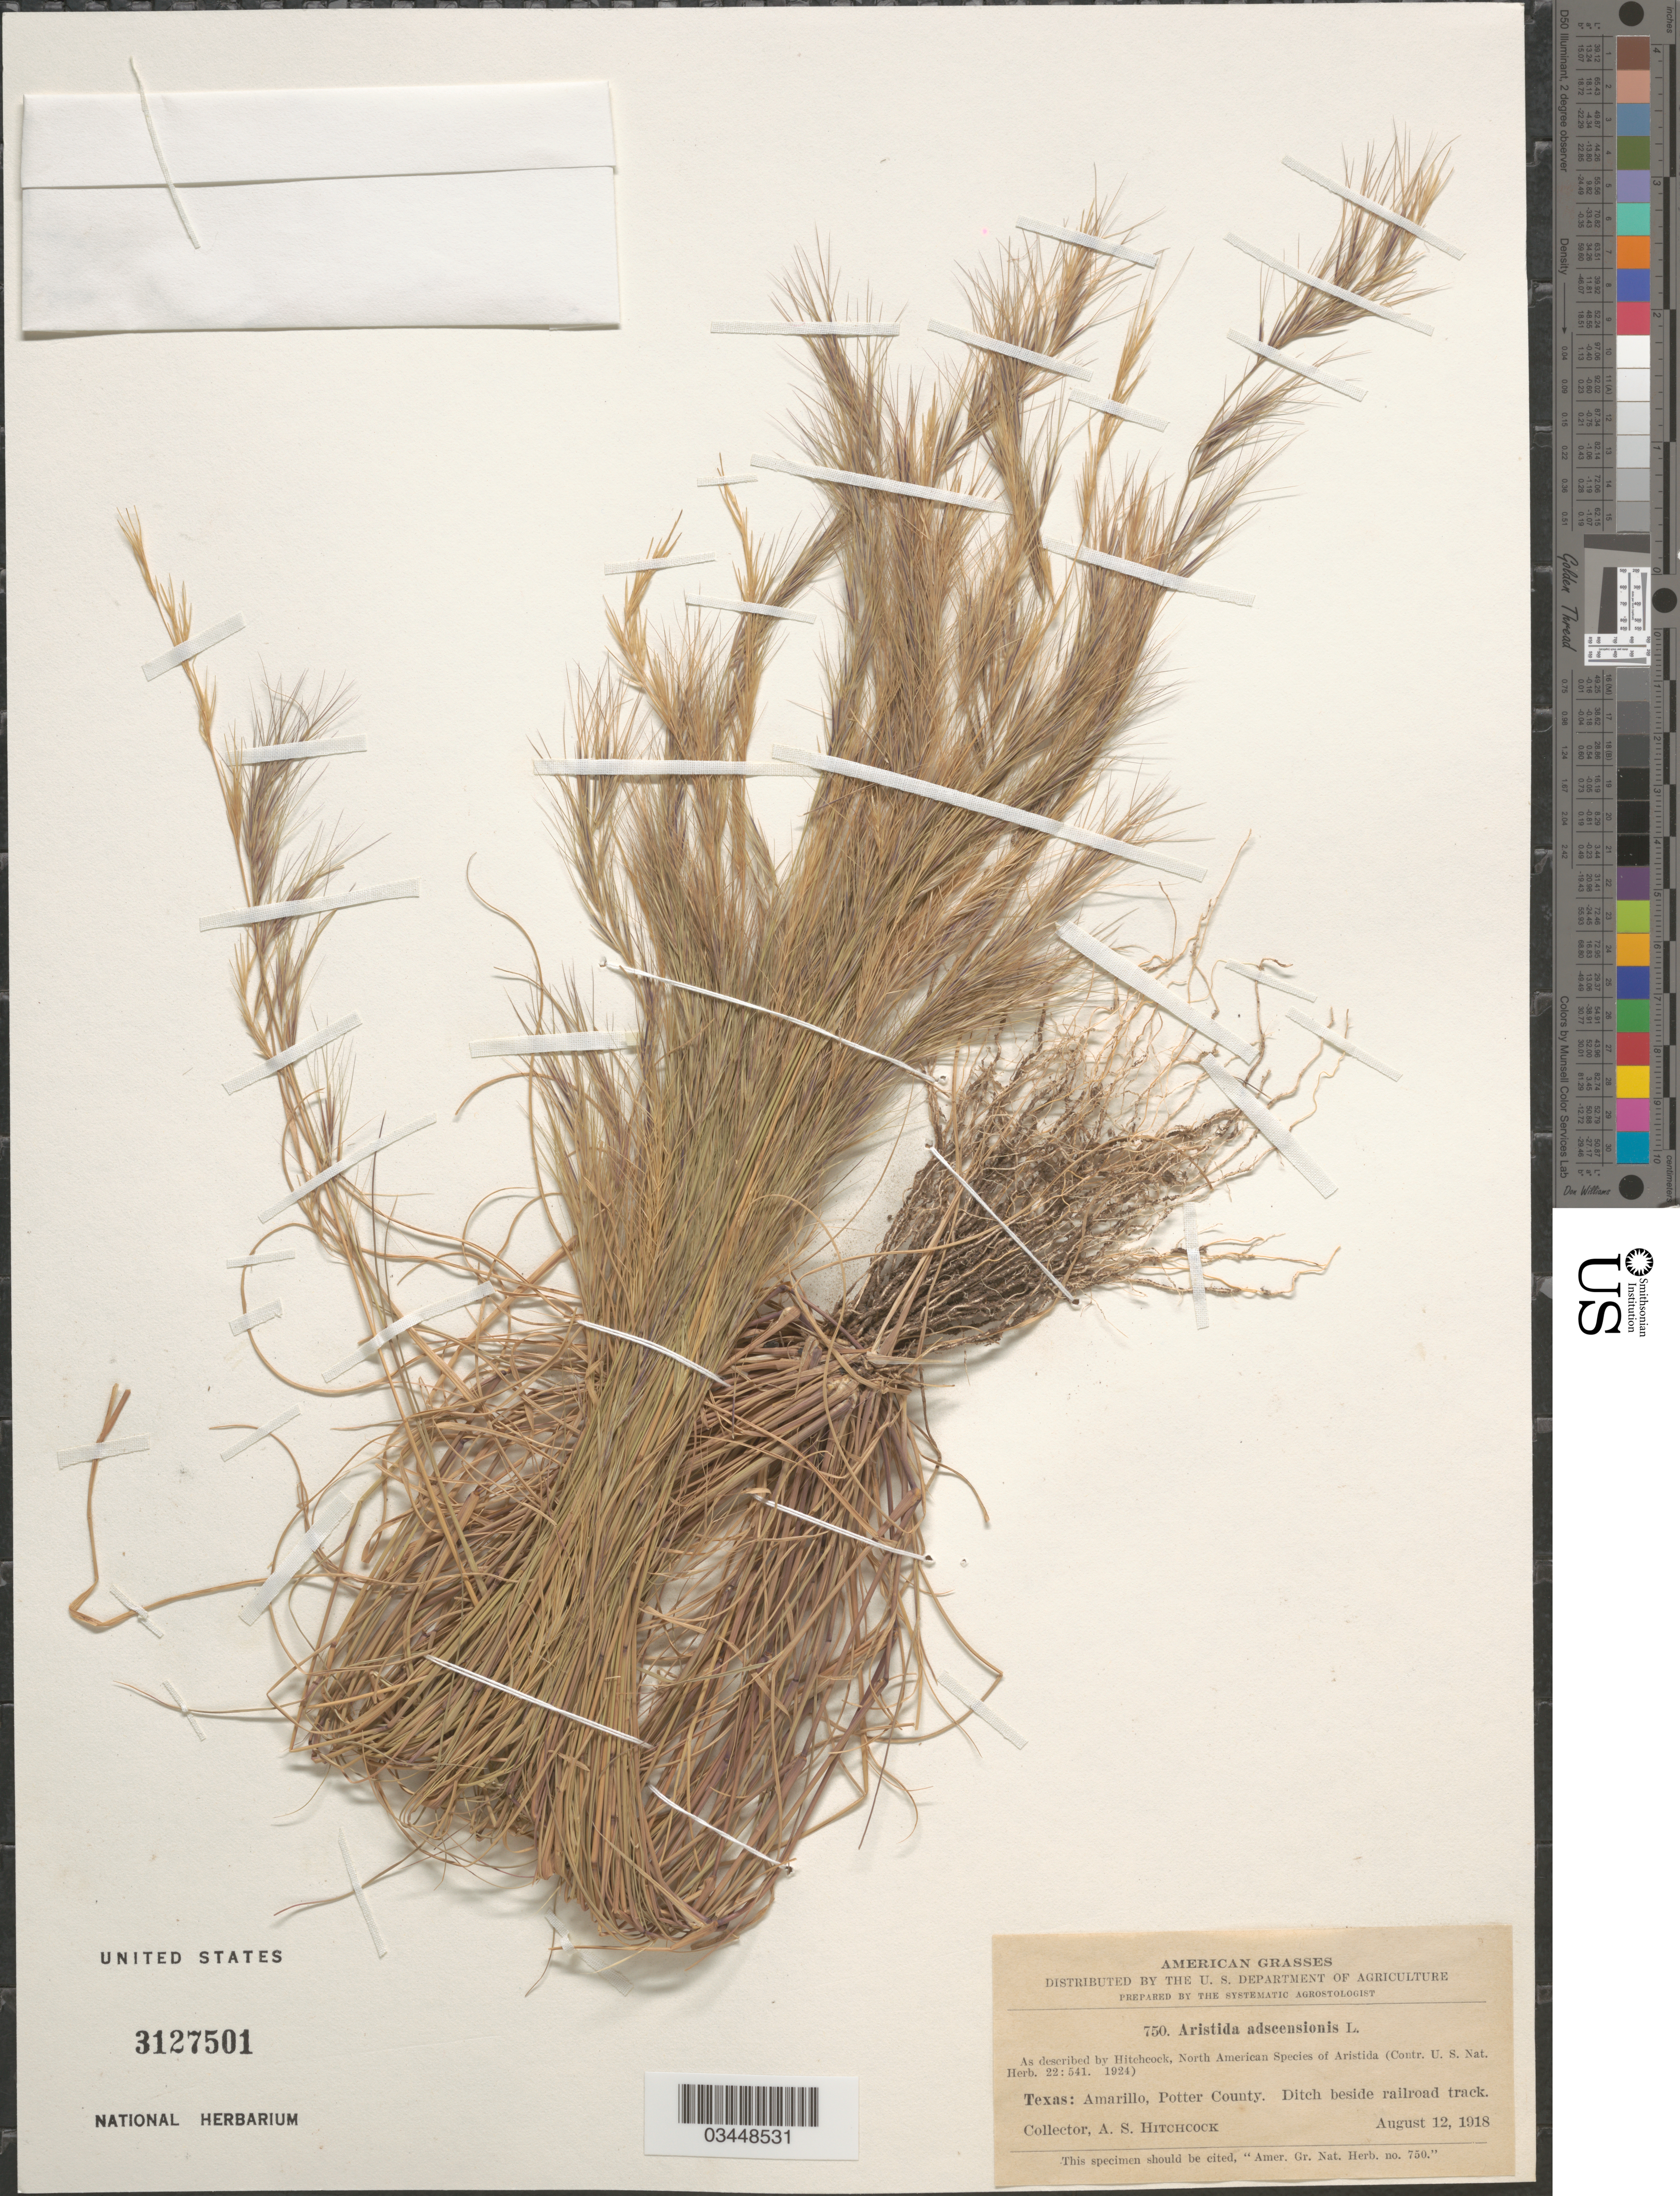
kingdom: Plantae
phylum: Tracheophyta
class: Liliopsida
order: Poales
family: Poaceae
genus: Aristida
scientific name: Aristida adscensionis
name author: L.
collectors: A. S. Hitchcock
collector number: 750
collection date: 1918-08-12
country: United States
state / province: Texas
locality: Amarillo, Potter County.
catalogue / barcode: US 3127501